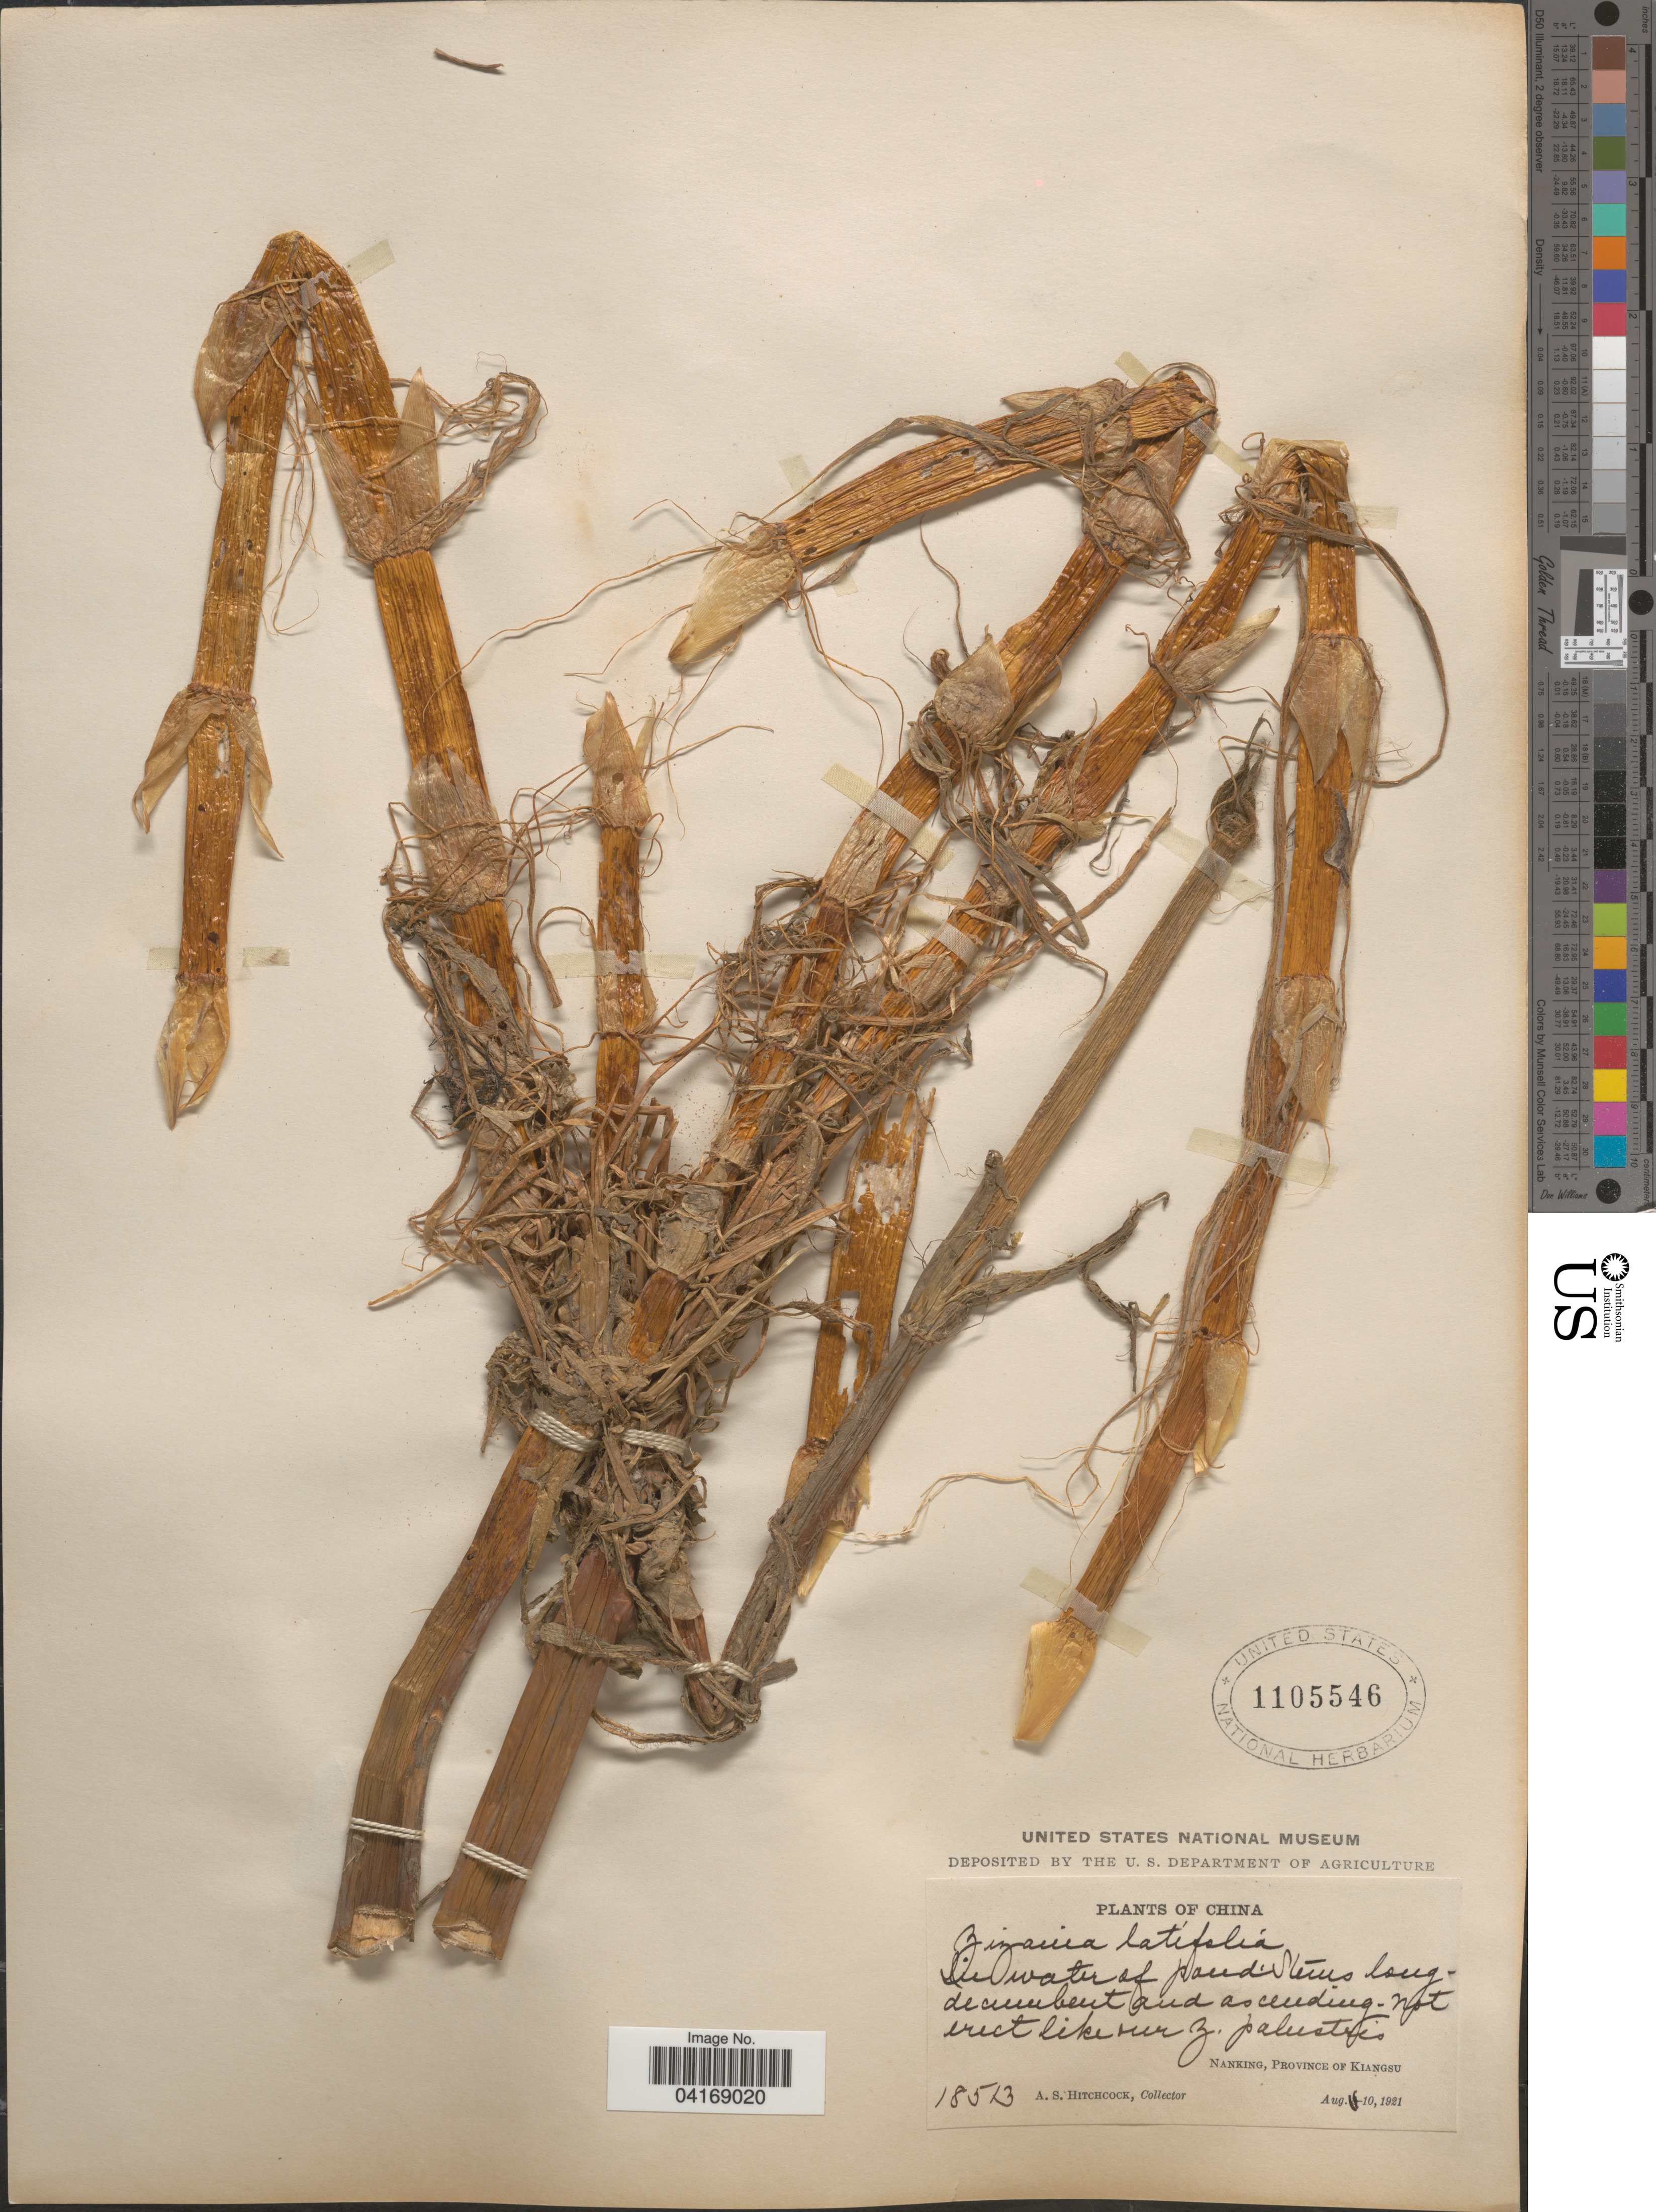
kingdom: Plantae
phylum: Tracheophyta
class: Liliopsida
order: Poales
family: Poaceae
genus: Zizania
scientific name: Zizania latifolia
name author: (Griseb.) Stapf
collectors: A. S. Hitchcock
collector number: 18513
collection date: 1921-08-10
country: China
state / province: Jiangsu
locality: Nanking, Province of Kiangsu.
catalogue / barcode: US 1105546